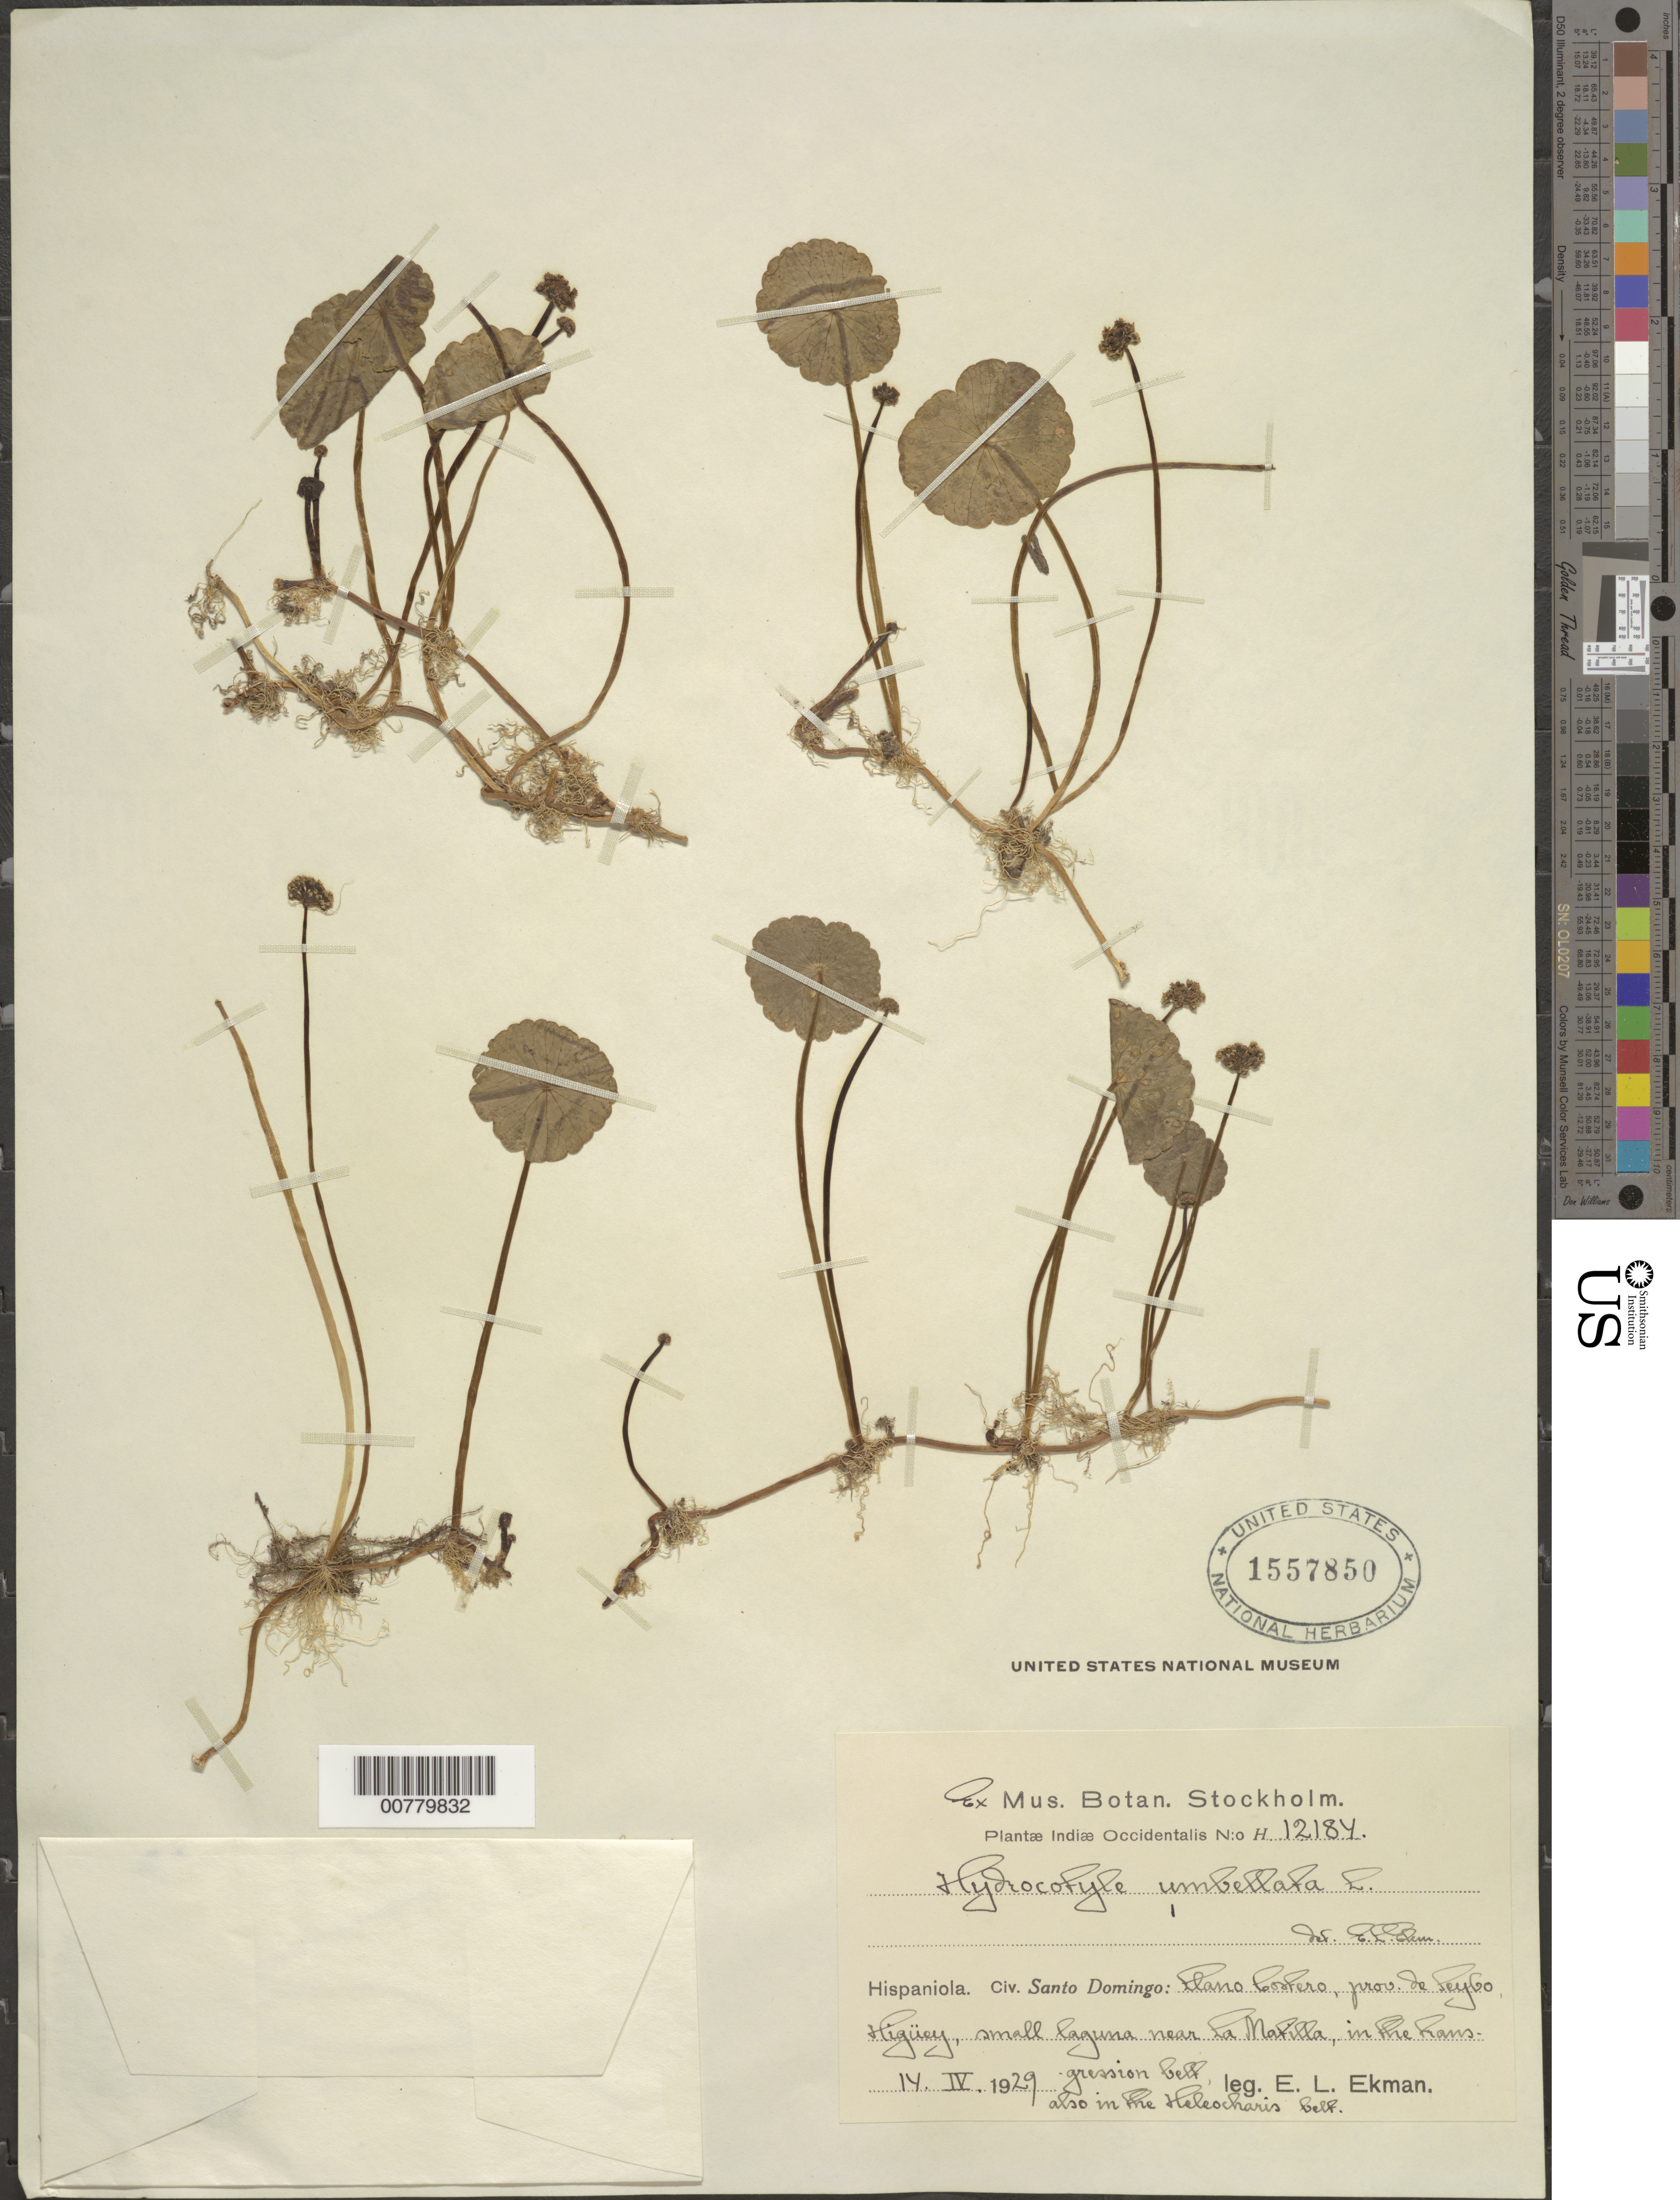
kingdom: Plantae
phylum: Tracheophyta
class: Magnoliopsida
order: Apiales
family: Araliaceae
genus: Hydrocotyle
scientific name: Hydrocotyle umbellata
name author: L.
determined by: Ekman, E. L.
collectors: E. L. Ekman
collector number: H 12184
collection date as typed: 14 Apr 1929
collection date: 1929-04-14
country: Dominican Republic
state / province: El Seibo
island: Hispaniola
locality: Llano Costero, Higüey, small lagoon near La Matilla.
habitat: Small lagoon, in the ferns, gression belt, also in the Heleocharis belt.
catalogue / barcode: US 1557851